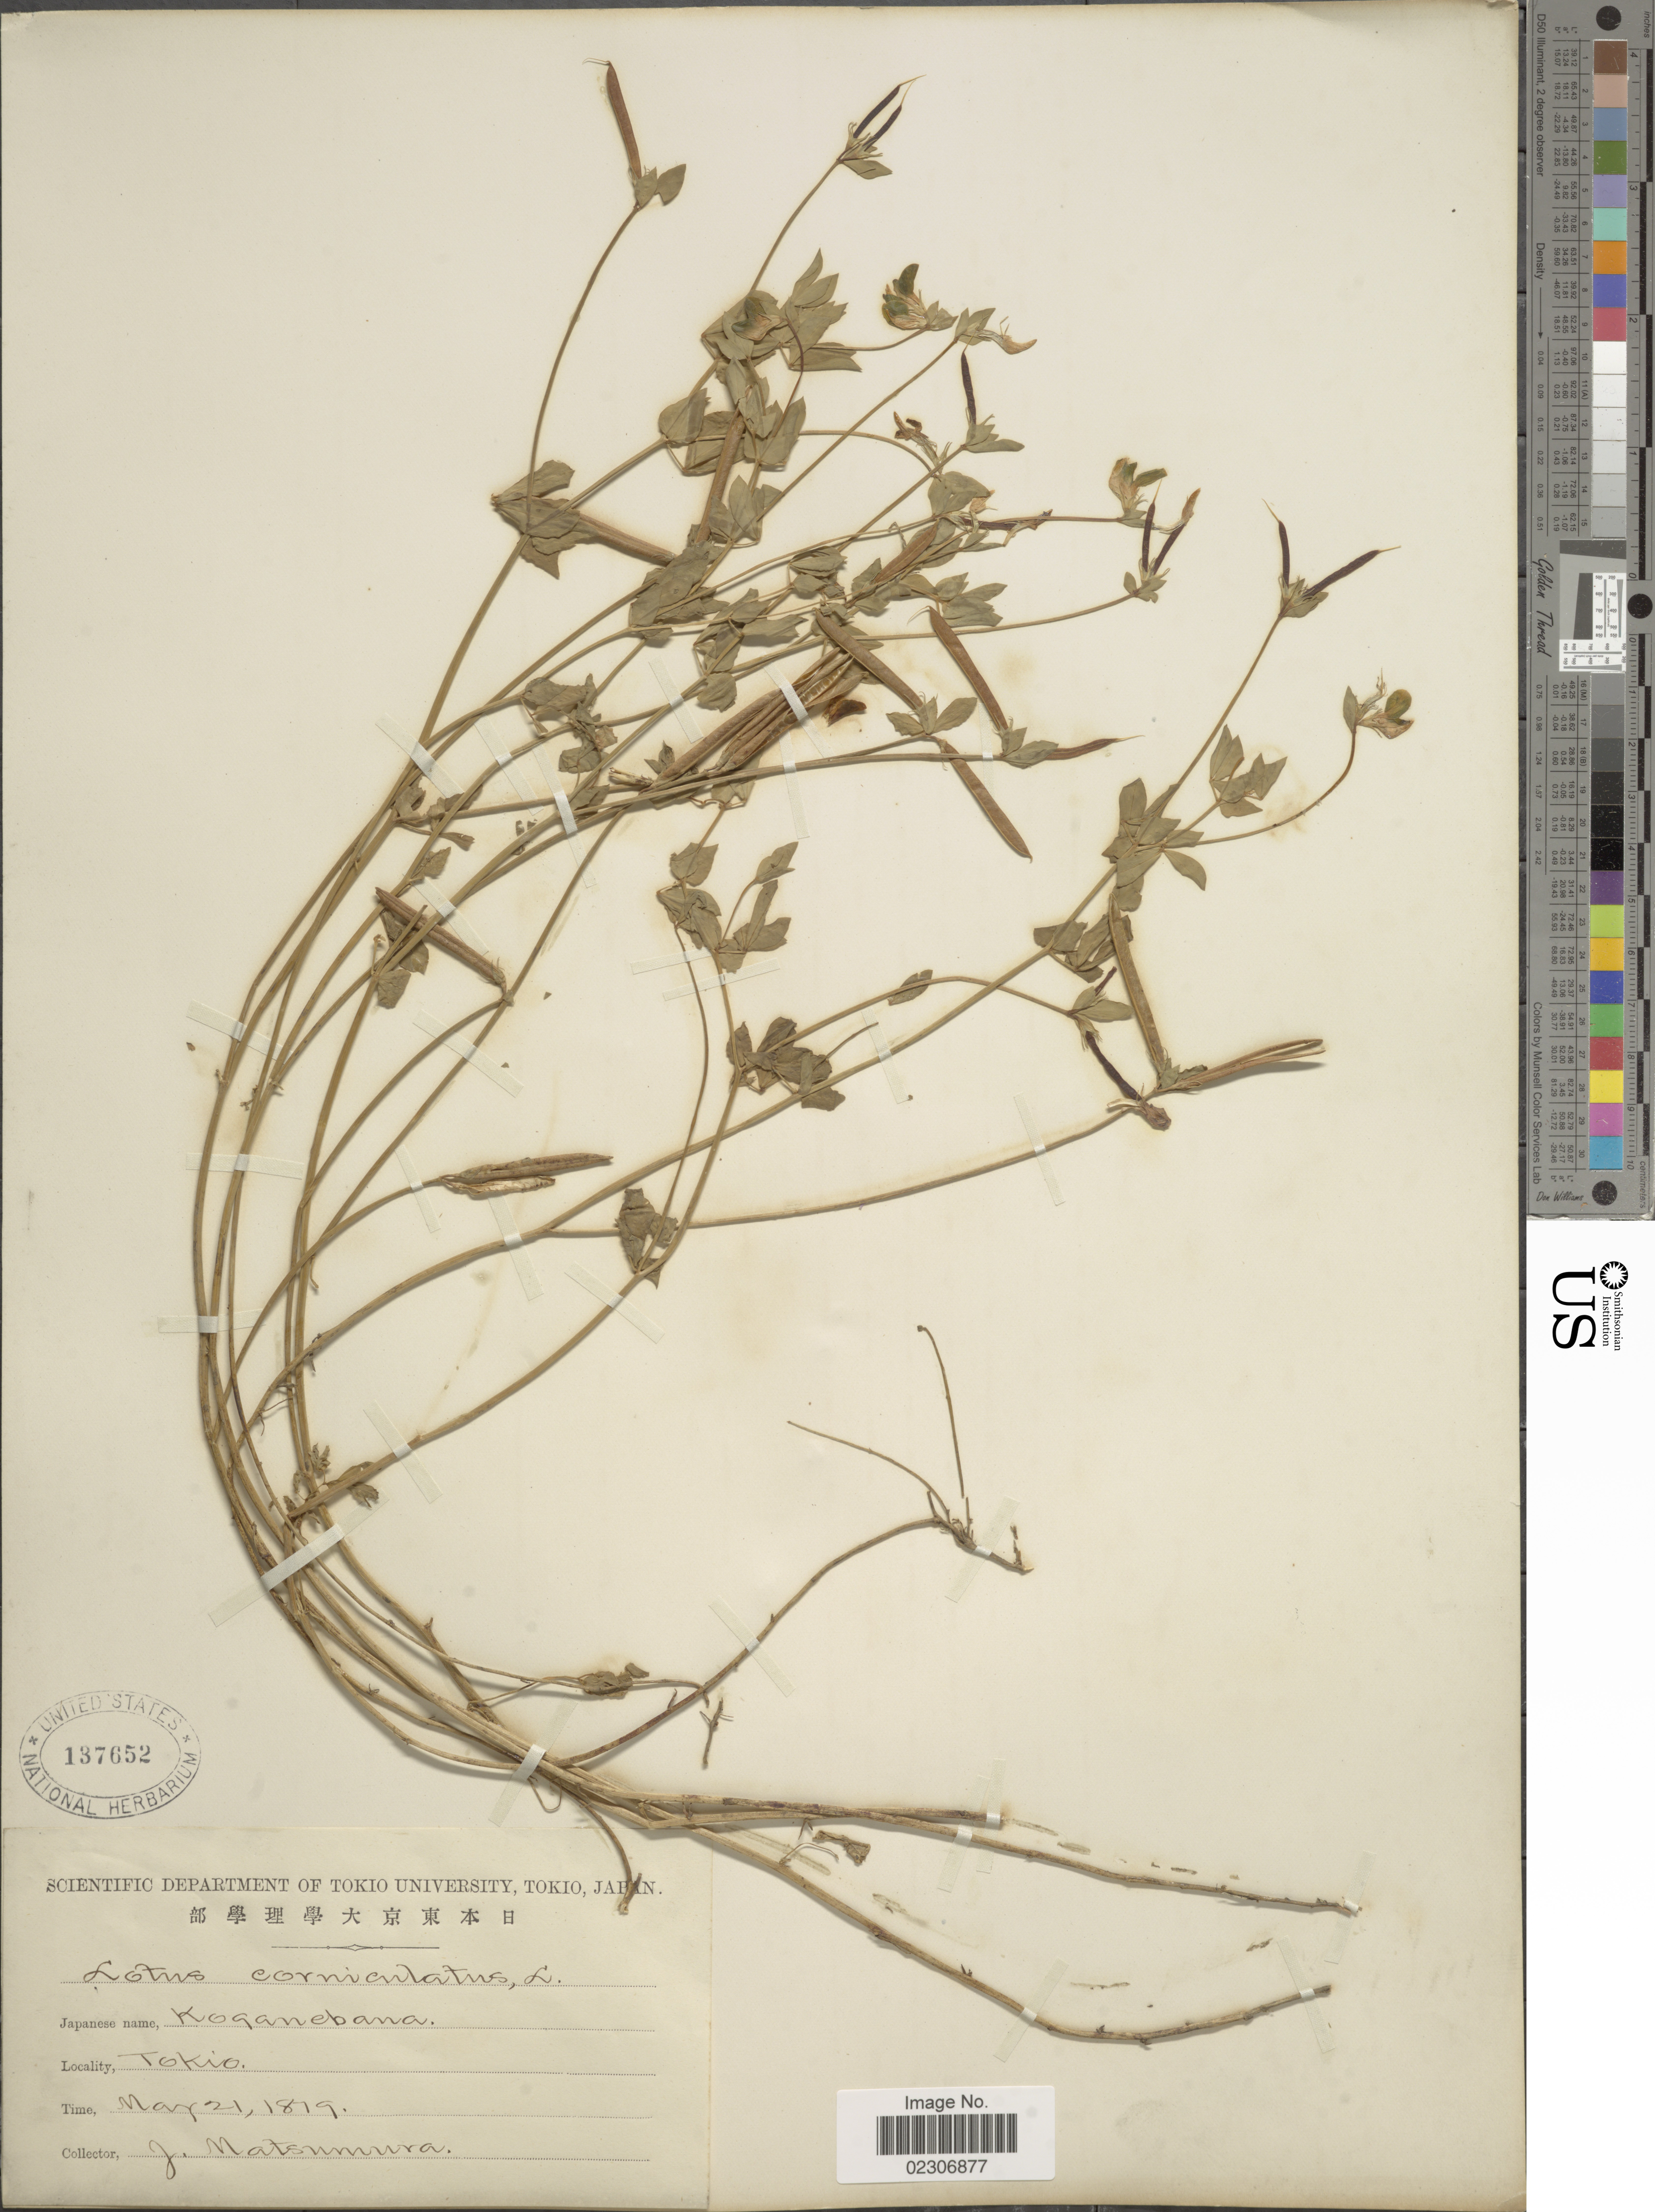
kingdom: Plantae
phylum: Tracheophyta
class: Magnoliopsida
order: Fabales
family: Fabaceae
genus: Lotus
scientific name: Lotus corniculatus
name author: L.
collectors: J. Matsumura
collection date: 1819-05-21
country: Japan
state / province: Tokyo, Federal City of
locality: Tokio.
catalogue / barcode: US 137652